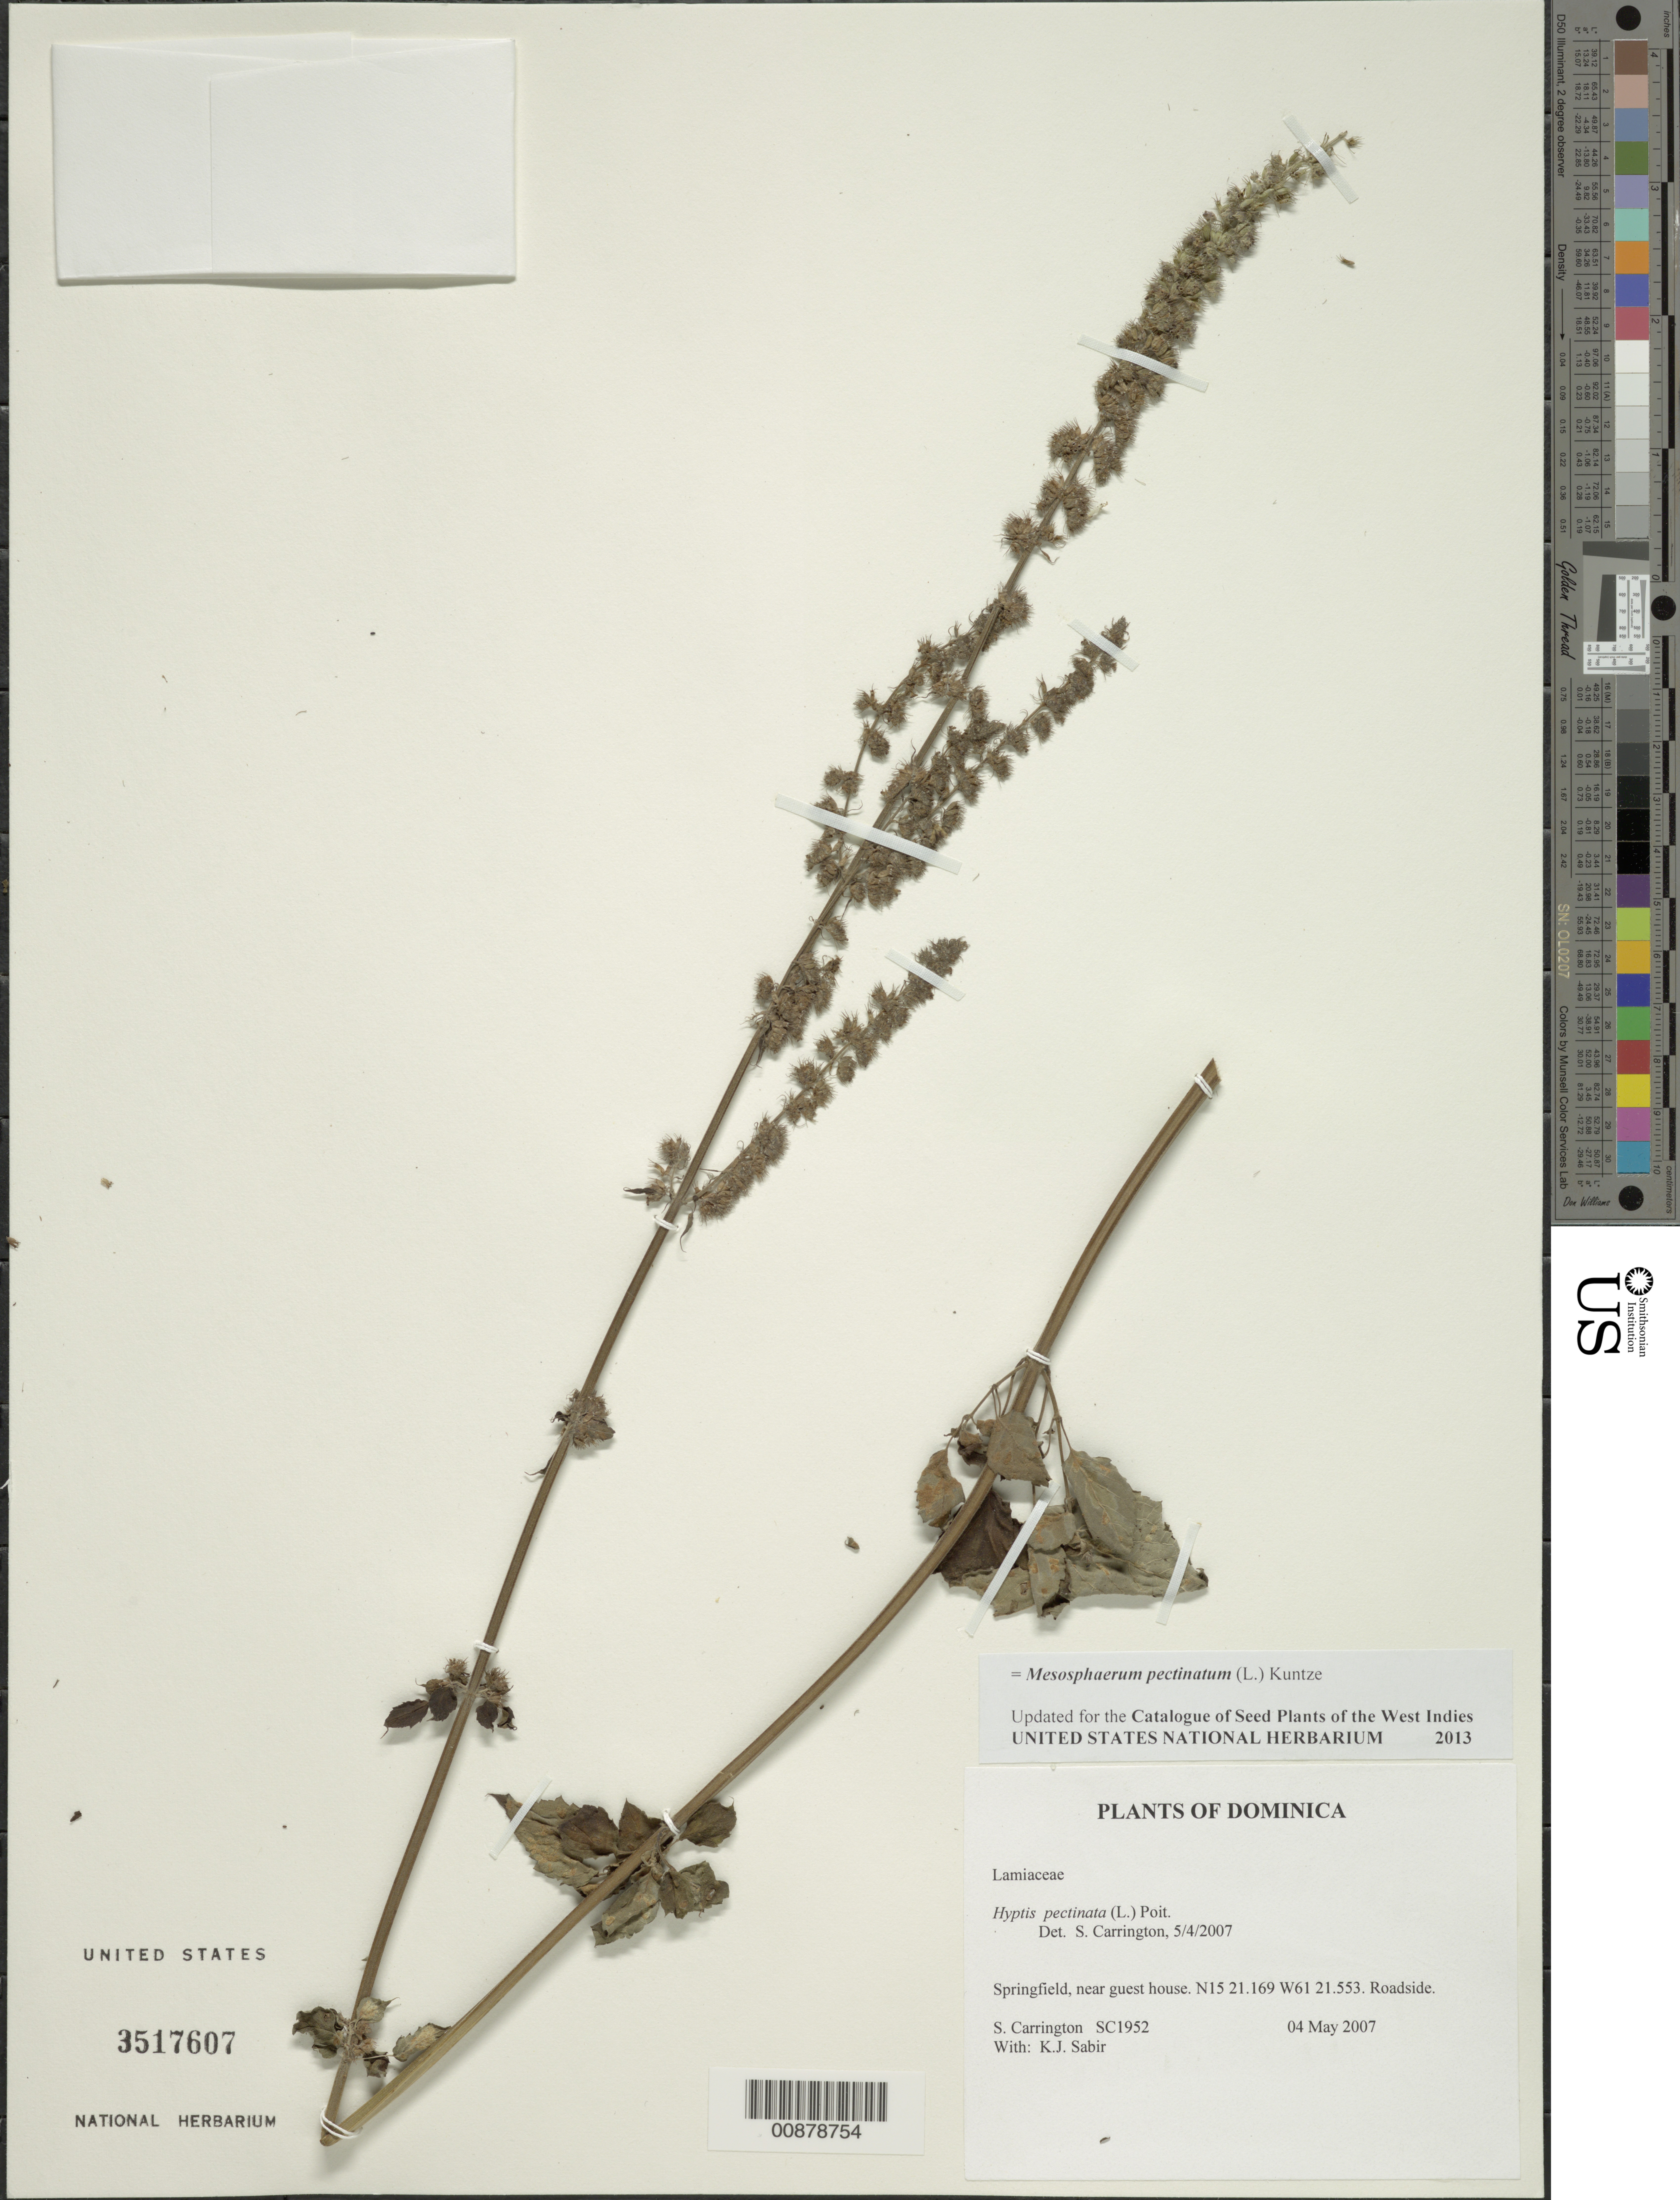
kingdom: Plantae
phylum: Tracheophyta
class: Magnoliopsida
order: Lamiales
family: Lamiaceae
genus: Mesosphaerum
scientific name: Mesosphaerum pectinatum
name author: (L.) Kuntze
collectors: C. M. S. Carrington & K. Sabir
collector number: SC 1952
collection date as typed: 04 May 2007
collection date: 2007-05-04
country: Dominica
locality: Springfield, near guest house.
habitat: Roadside.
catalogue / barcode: US 3517607